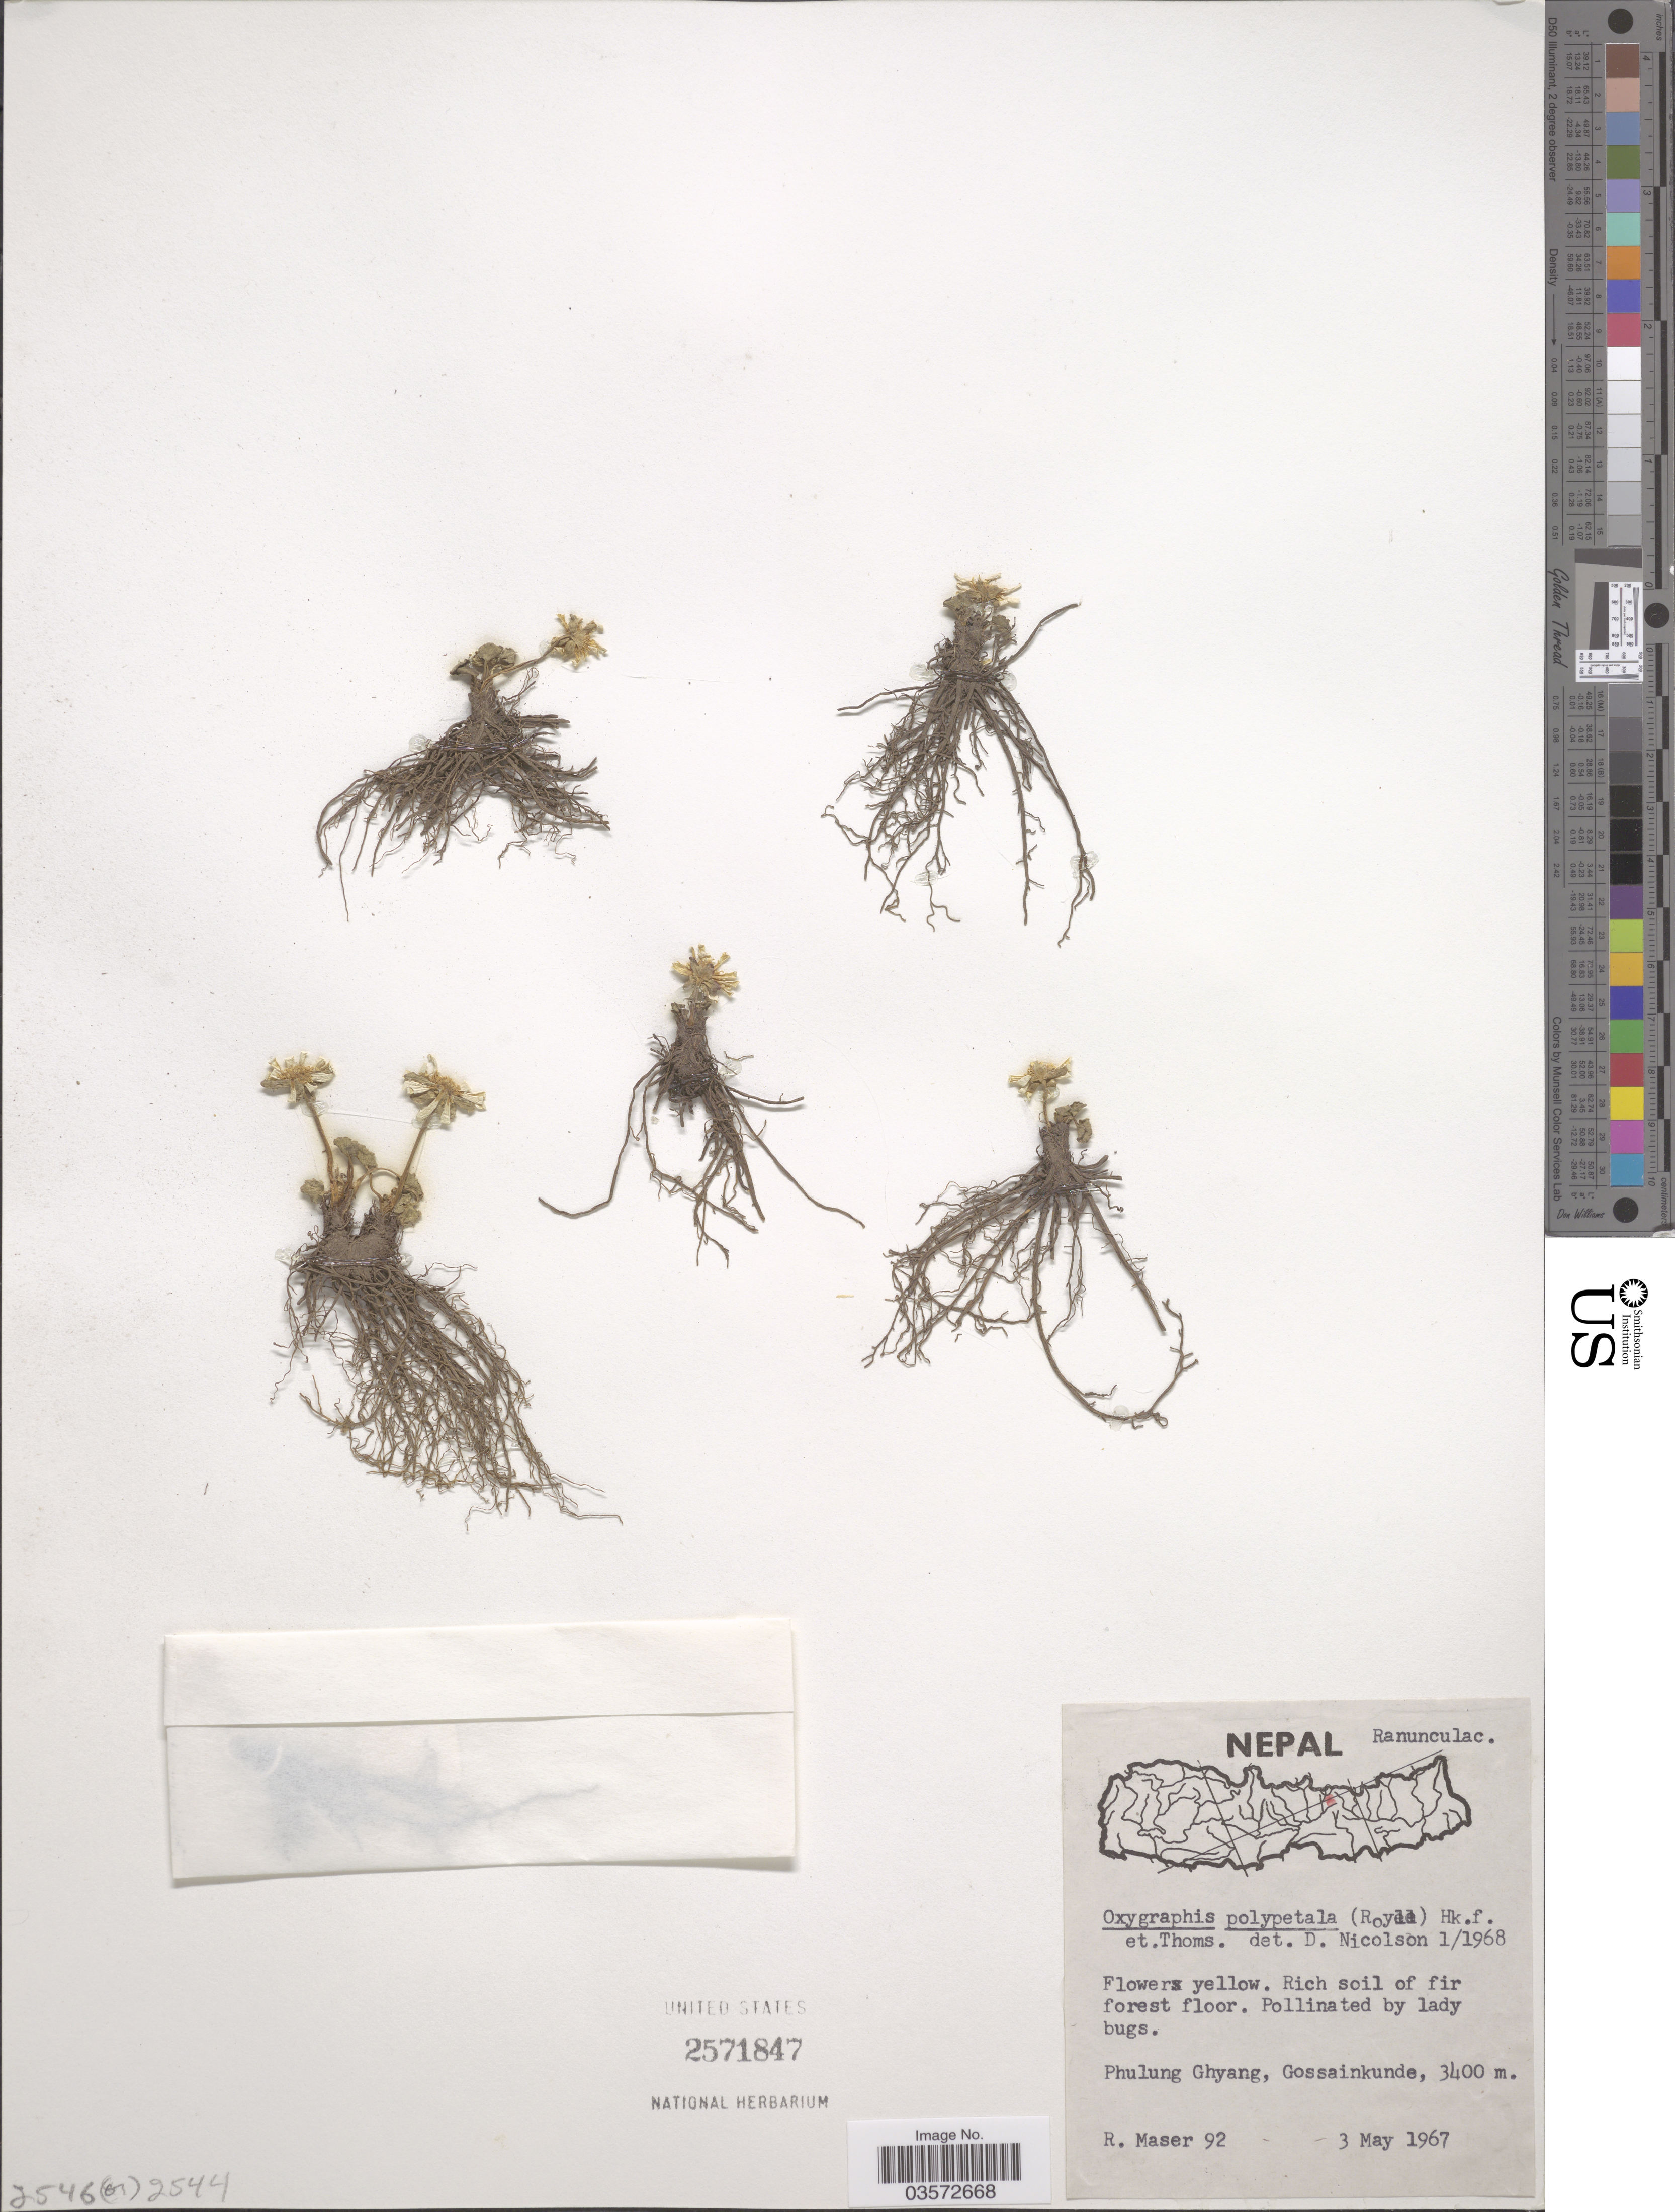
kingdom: Plantae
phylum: Tracheophyta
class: Magnoliopsida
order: Ranunculales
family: Ranunculaceae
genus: Ranunculus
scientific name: Ranunculus polypetalus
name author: Royle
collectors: R. Maser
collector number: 92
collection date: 1967-05-03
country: Nepal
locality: Phulung Ghyang, Gossainkunde.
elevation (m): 3400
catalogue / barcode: US 2571847